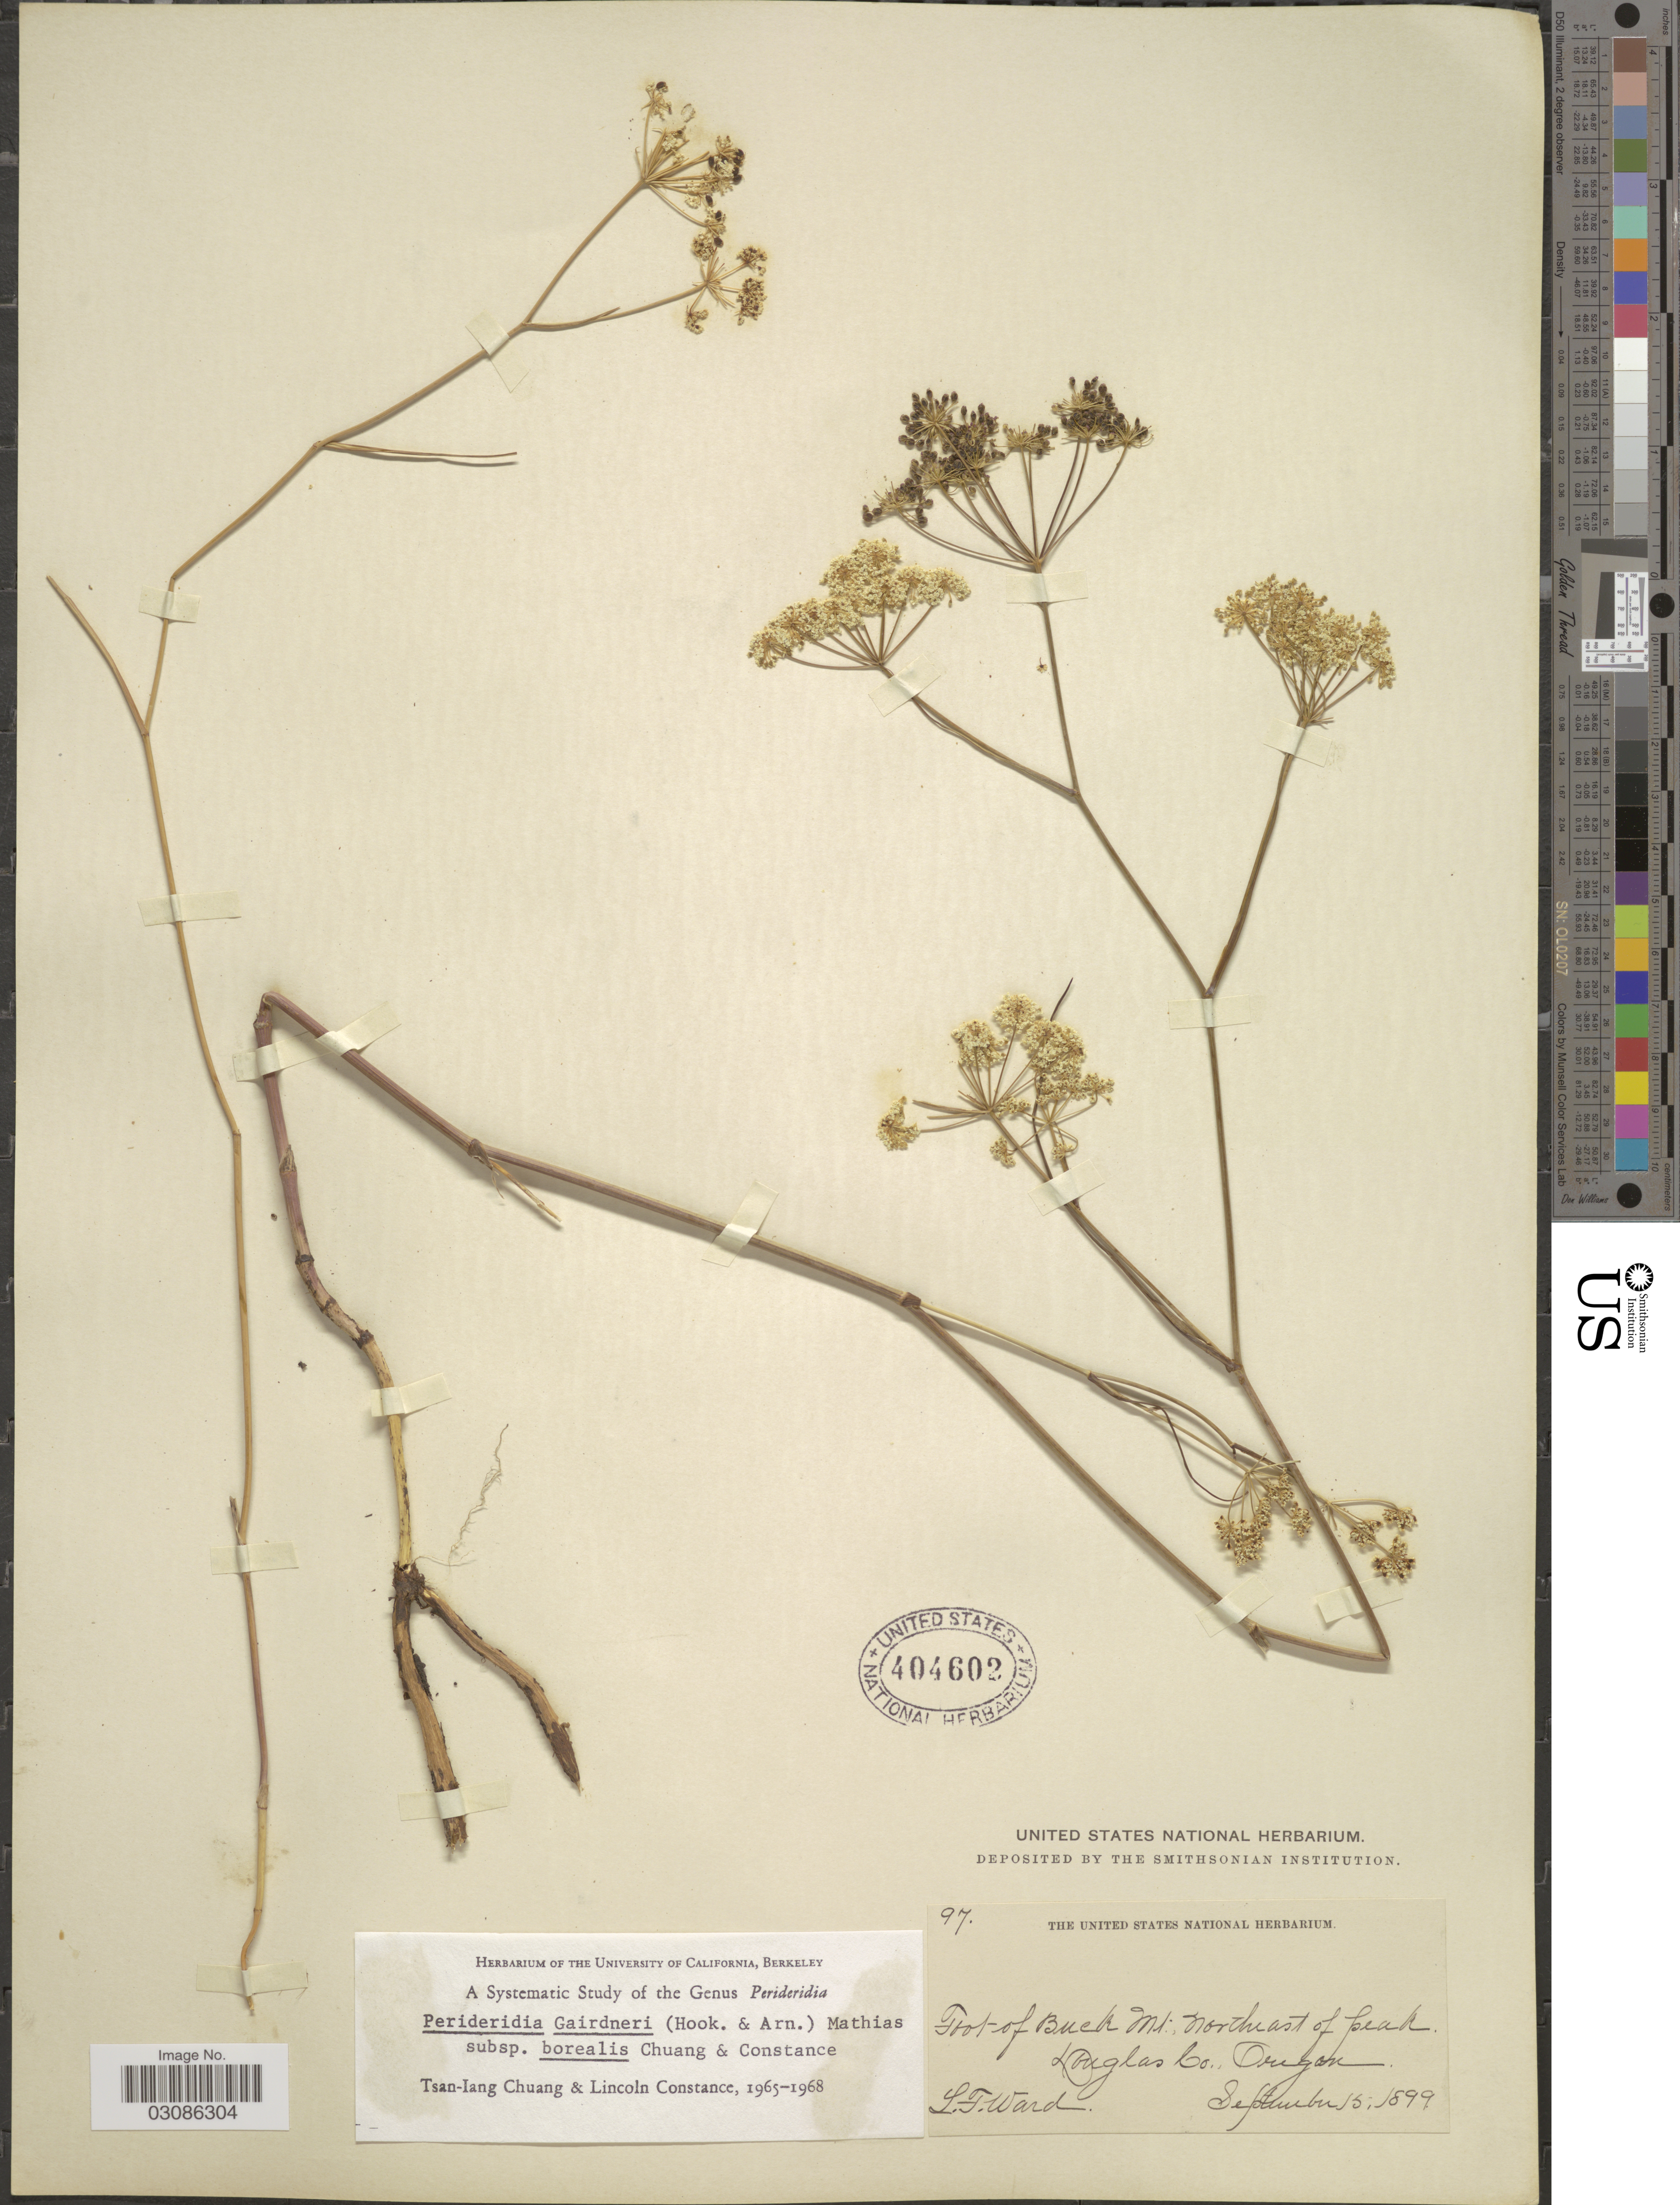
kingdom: Plantae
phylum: Tracheophyta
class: Magnoliopsida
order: Apiales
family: Apiaceae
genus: Perideridia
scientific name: Perideridia gairdneri subsp. borealis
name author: T.I. Chuang & Constance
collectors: L. Ward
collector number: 97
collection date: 1899-09-15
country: United States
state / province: Oregon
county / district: Douglas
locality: Foot of Buck Mt.: Northeast of peak, Douglas Co., Oregon.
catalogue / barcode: US 404602